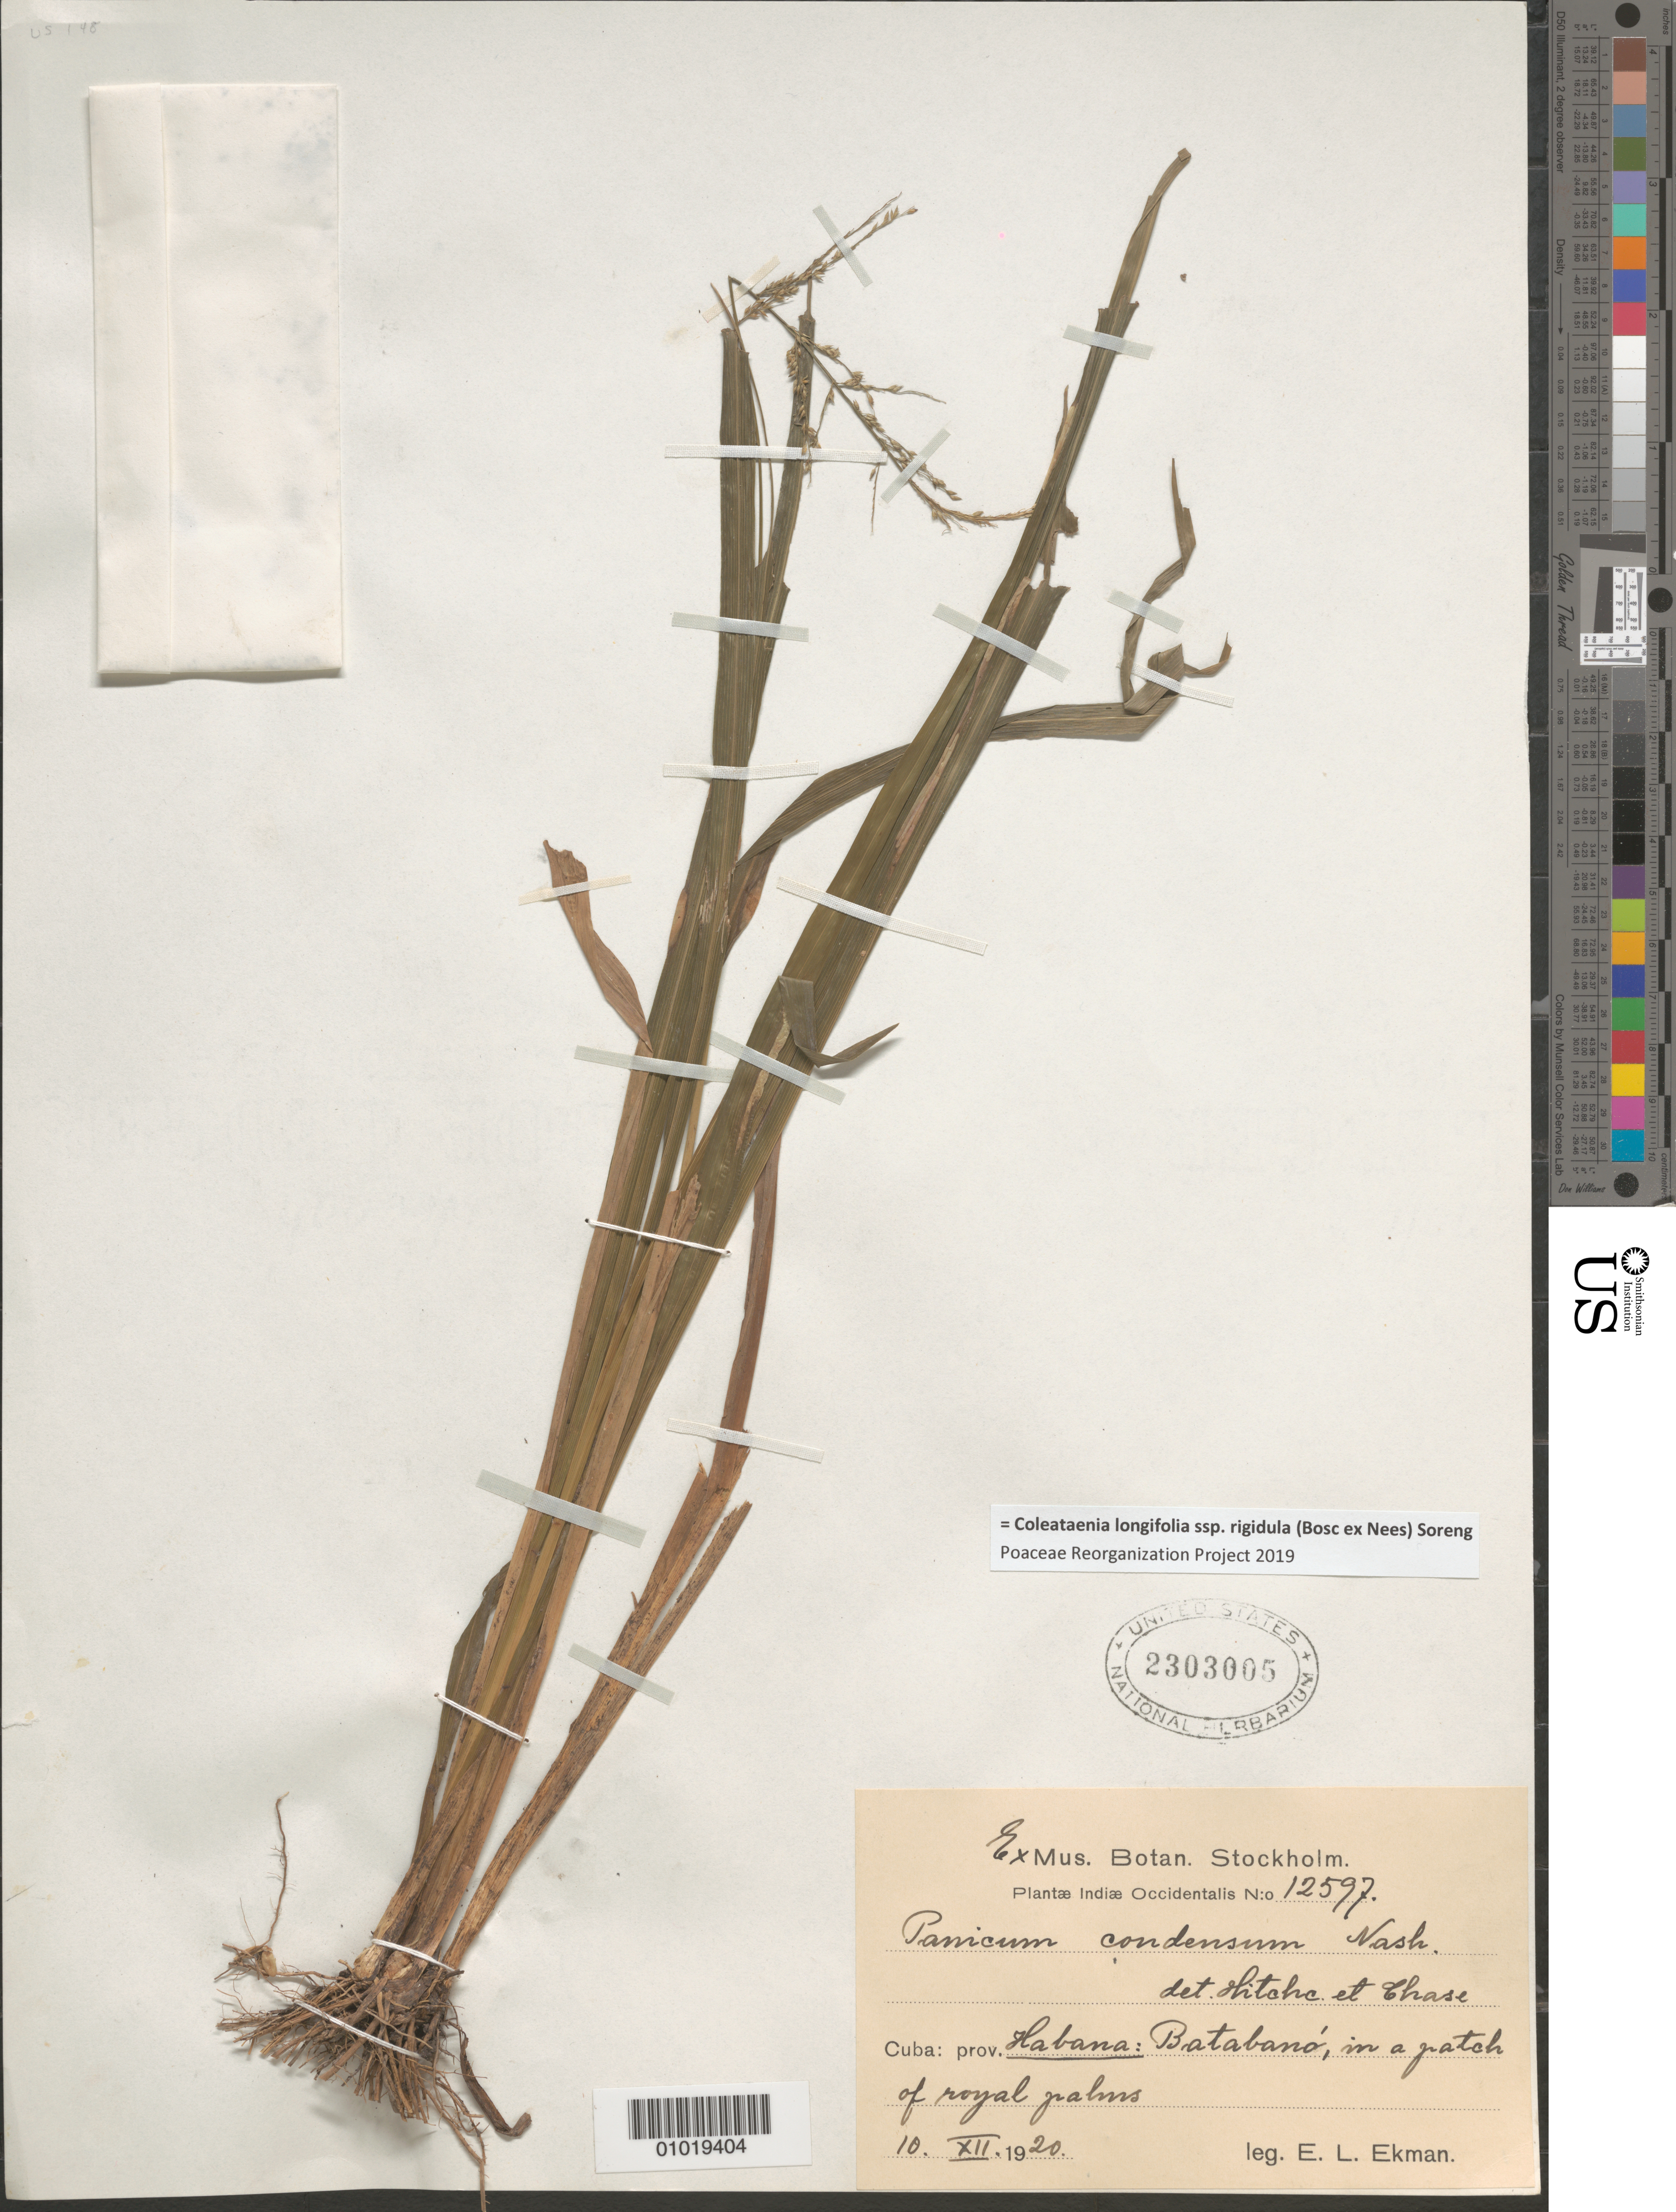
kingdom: Plantae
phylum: Tracheophyta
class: Liliopsida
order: Poales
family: Poaceae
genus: Panicum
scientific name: Panicum condensum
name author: Nash ex Small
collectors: E. L. Ekman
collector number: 12597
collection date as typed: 10 Nov 1920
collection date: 1920-11-10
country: Cuba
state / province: La Habana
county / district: Batabanó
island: Cuba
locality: In a patch of royal palms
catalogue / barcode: US 2303005